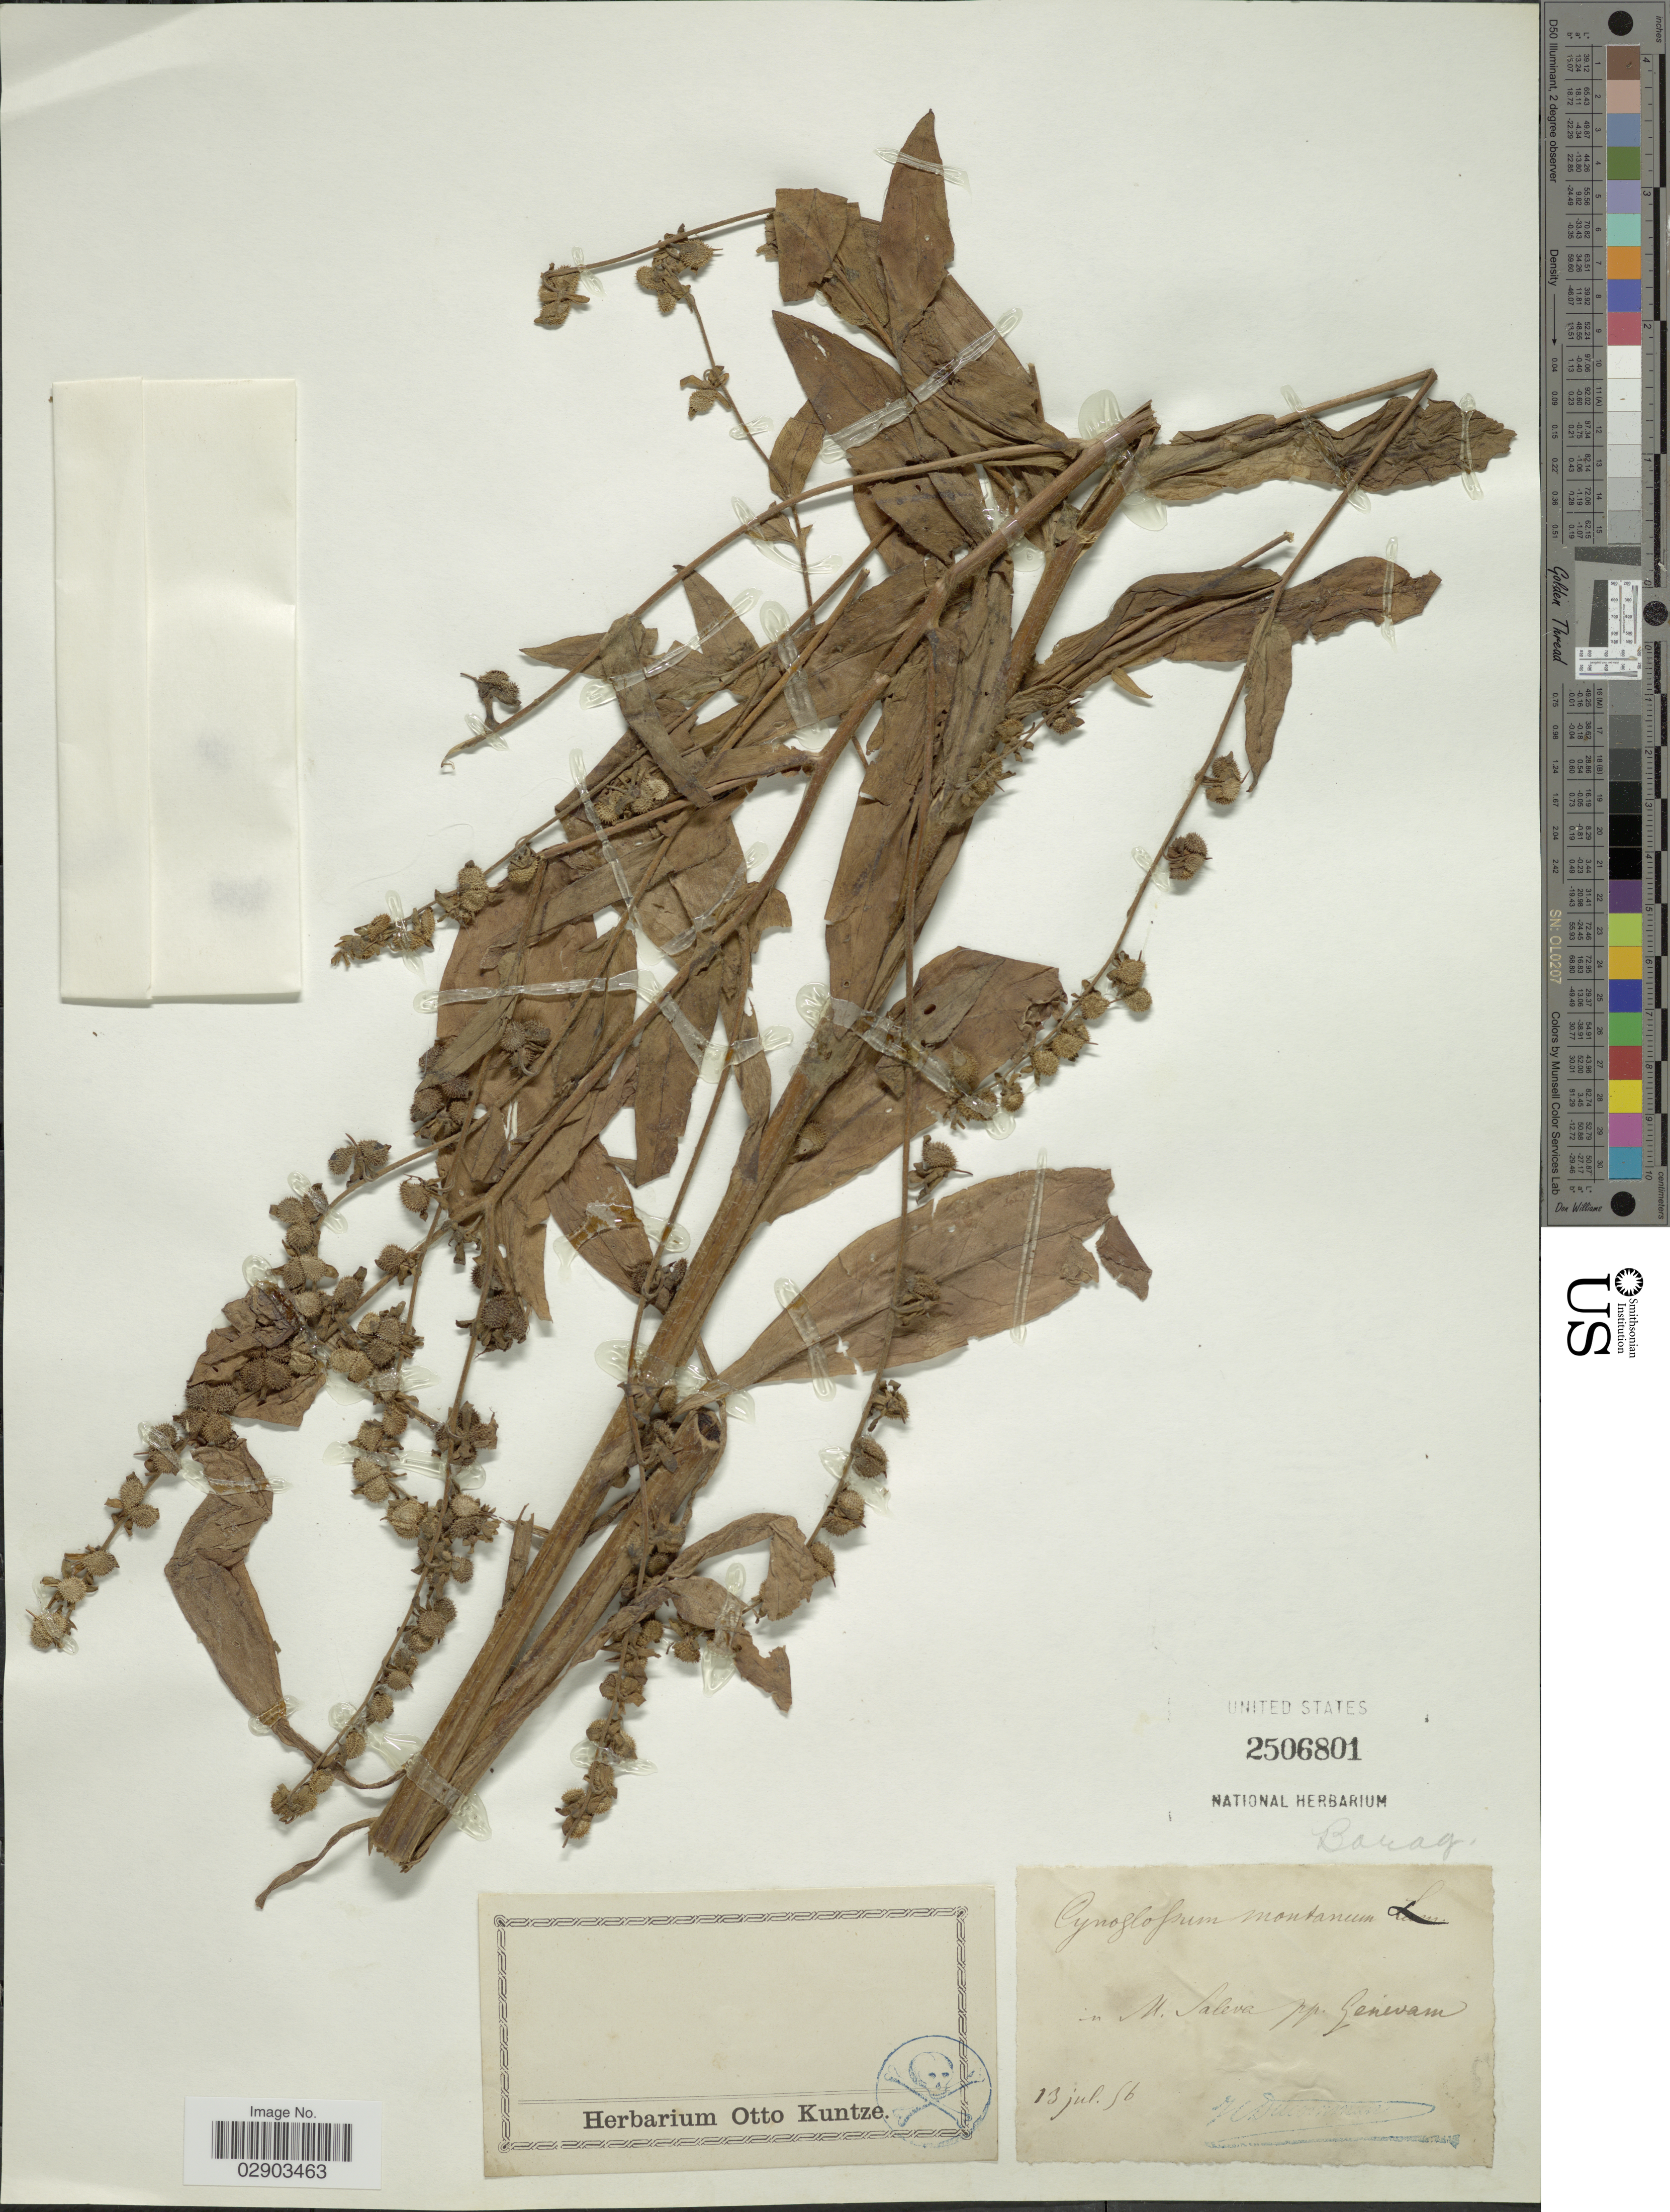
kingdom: Plantae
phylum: Tracheophyta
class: Magnoliopsida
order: Boraginales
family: Boraginaceae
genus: Cynoglossum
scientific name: Cynoglossum montanum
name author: L.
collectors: J. Ducommun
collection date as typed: Transcribed d/m/y: 13/7/56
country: Switzerland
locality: In N. Saleva pr. Genévam.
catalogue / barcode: US 2506801